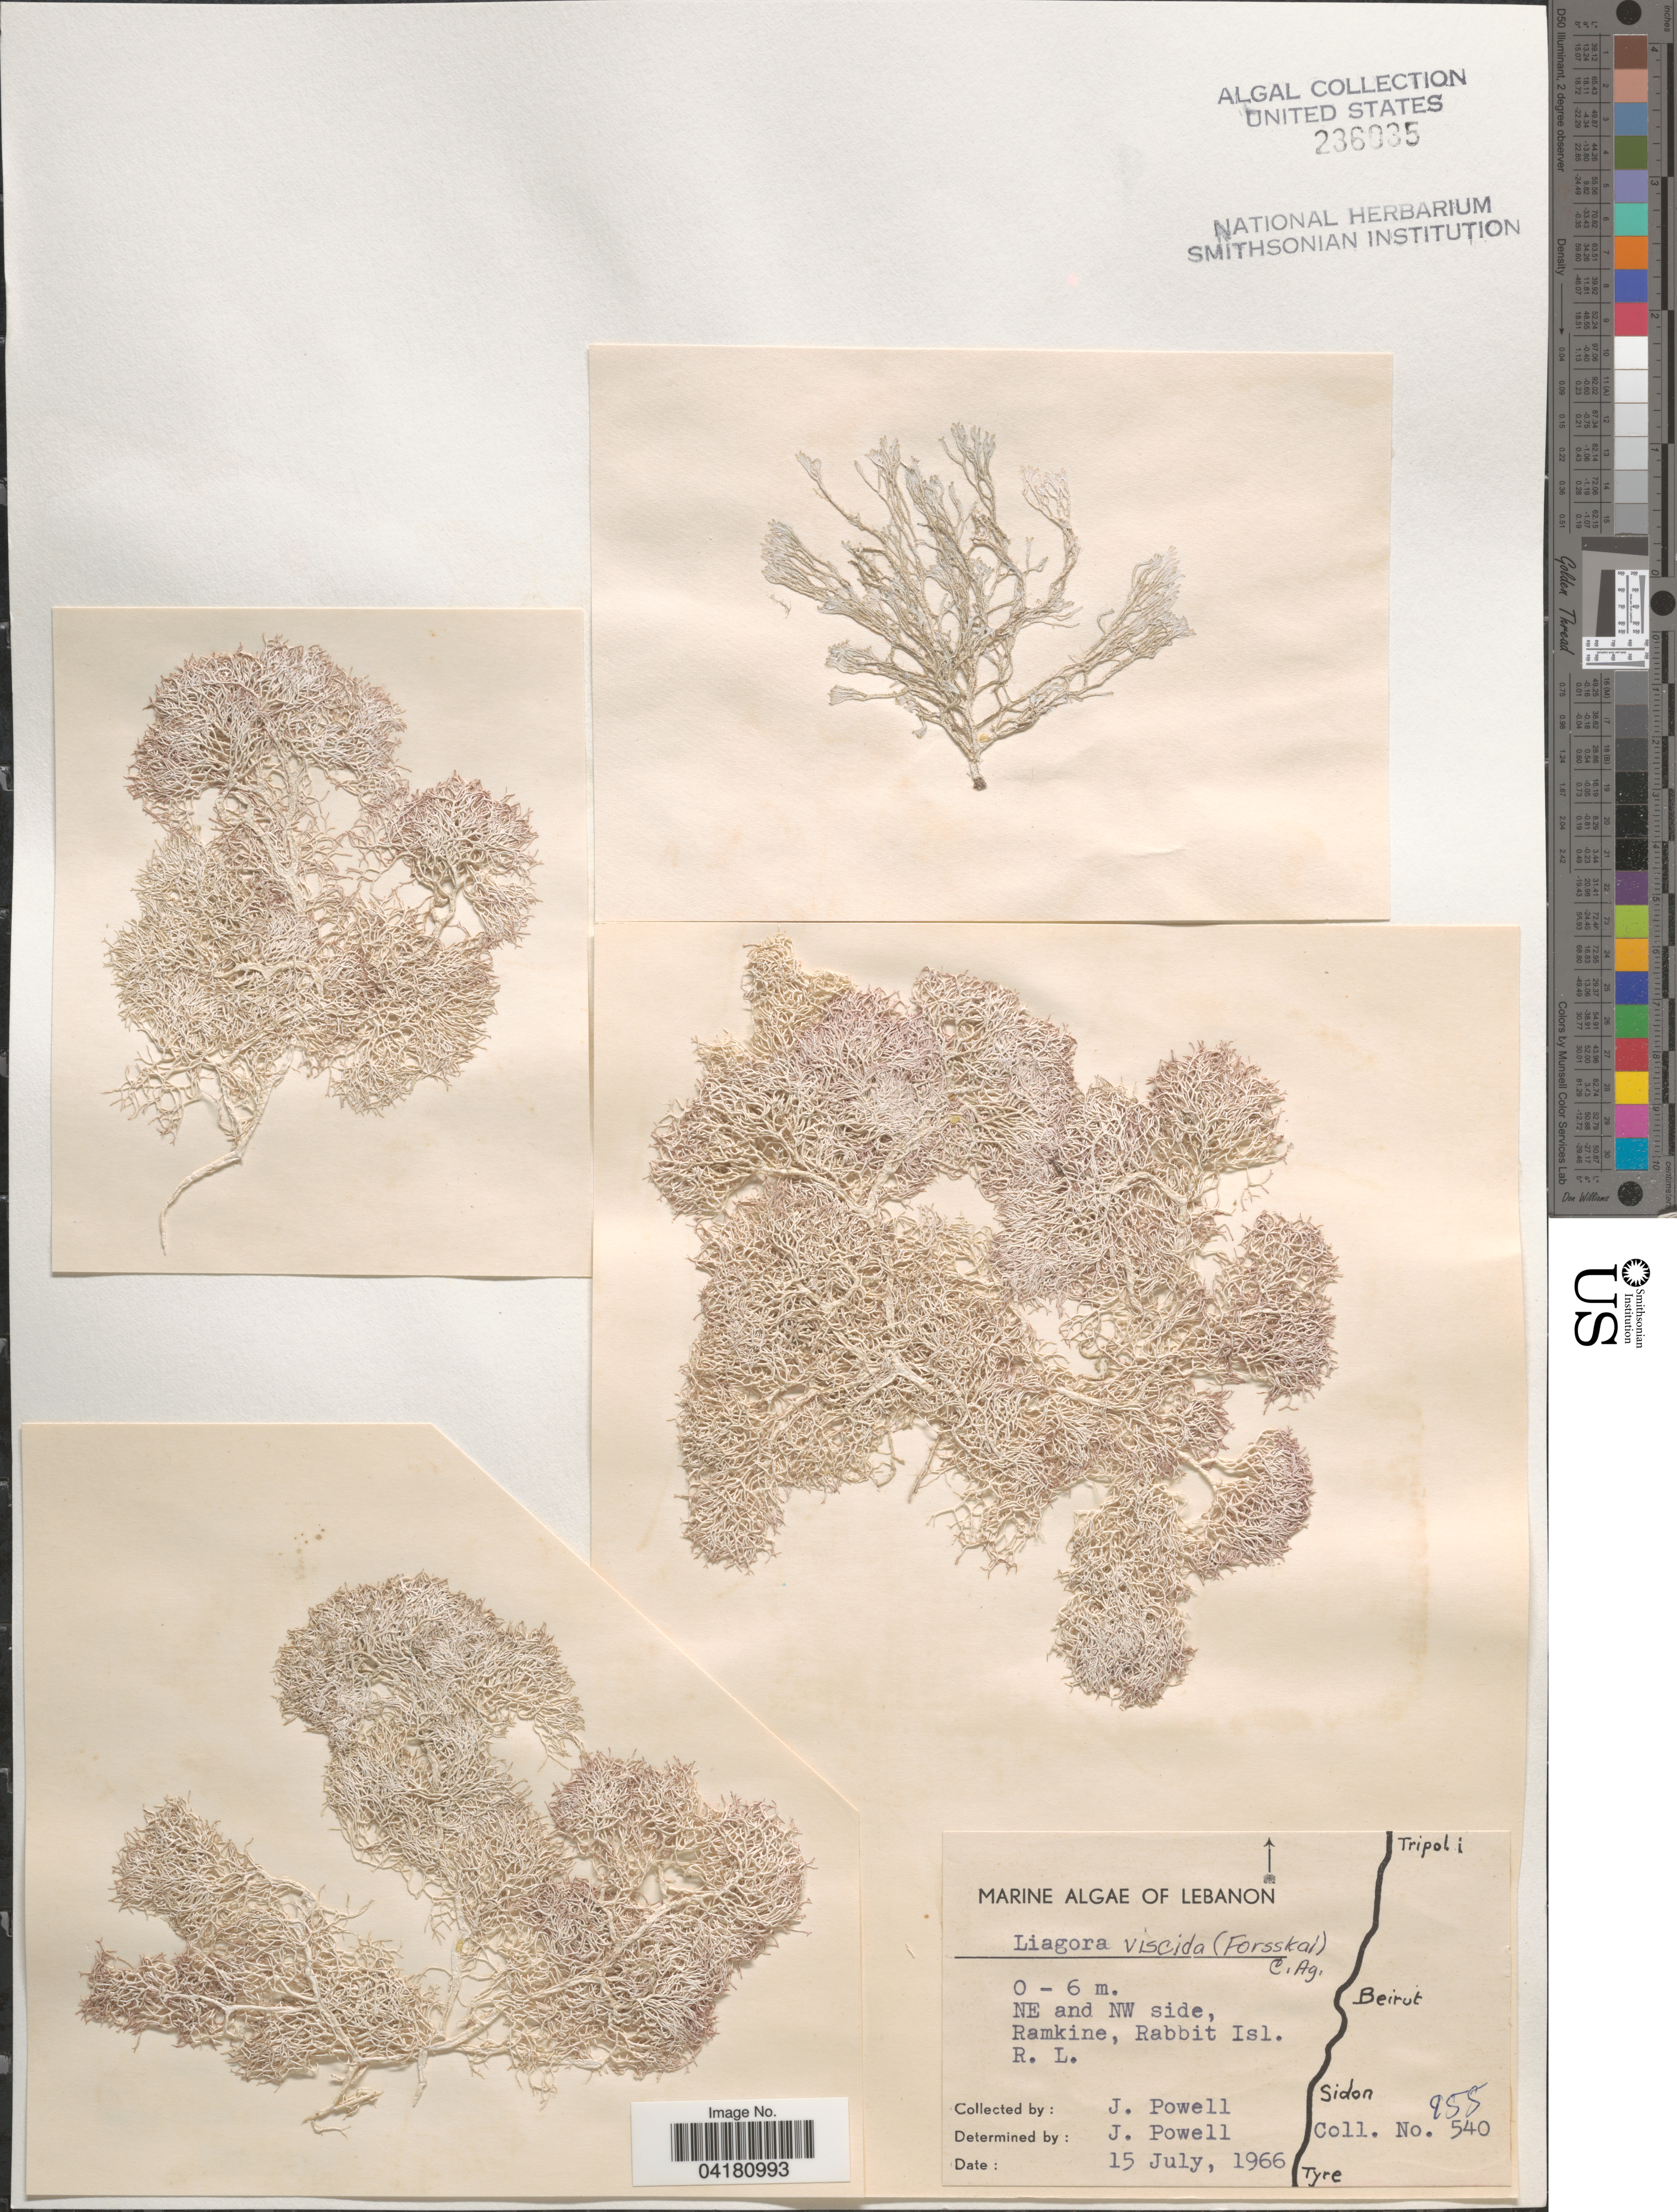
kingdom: Plantae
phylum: Rhodophyta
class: Florideophyceae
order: Nemaliales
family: Liagoraceae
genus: Liagora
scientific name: Liagora viscida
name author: (Forssk.) C. Agardh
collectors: J. Powell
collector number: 540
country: Lebanon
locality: NE and NW side, Ramkine, Rabbit Isl. R. L.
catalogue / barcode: US 236035